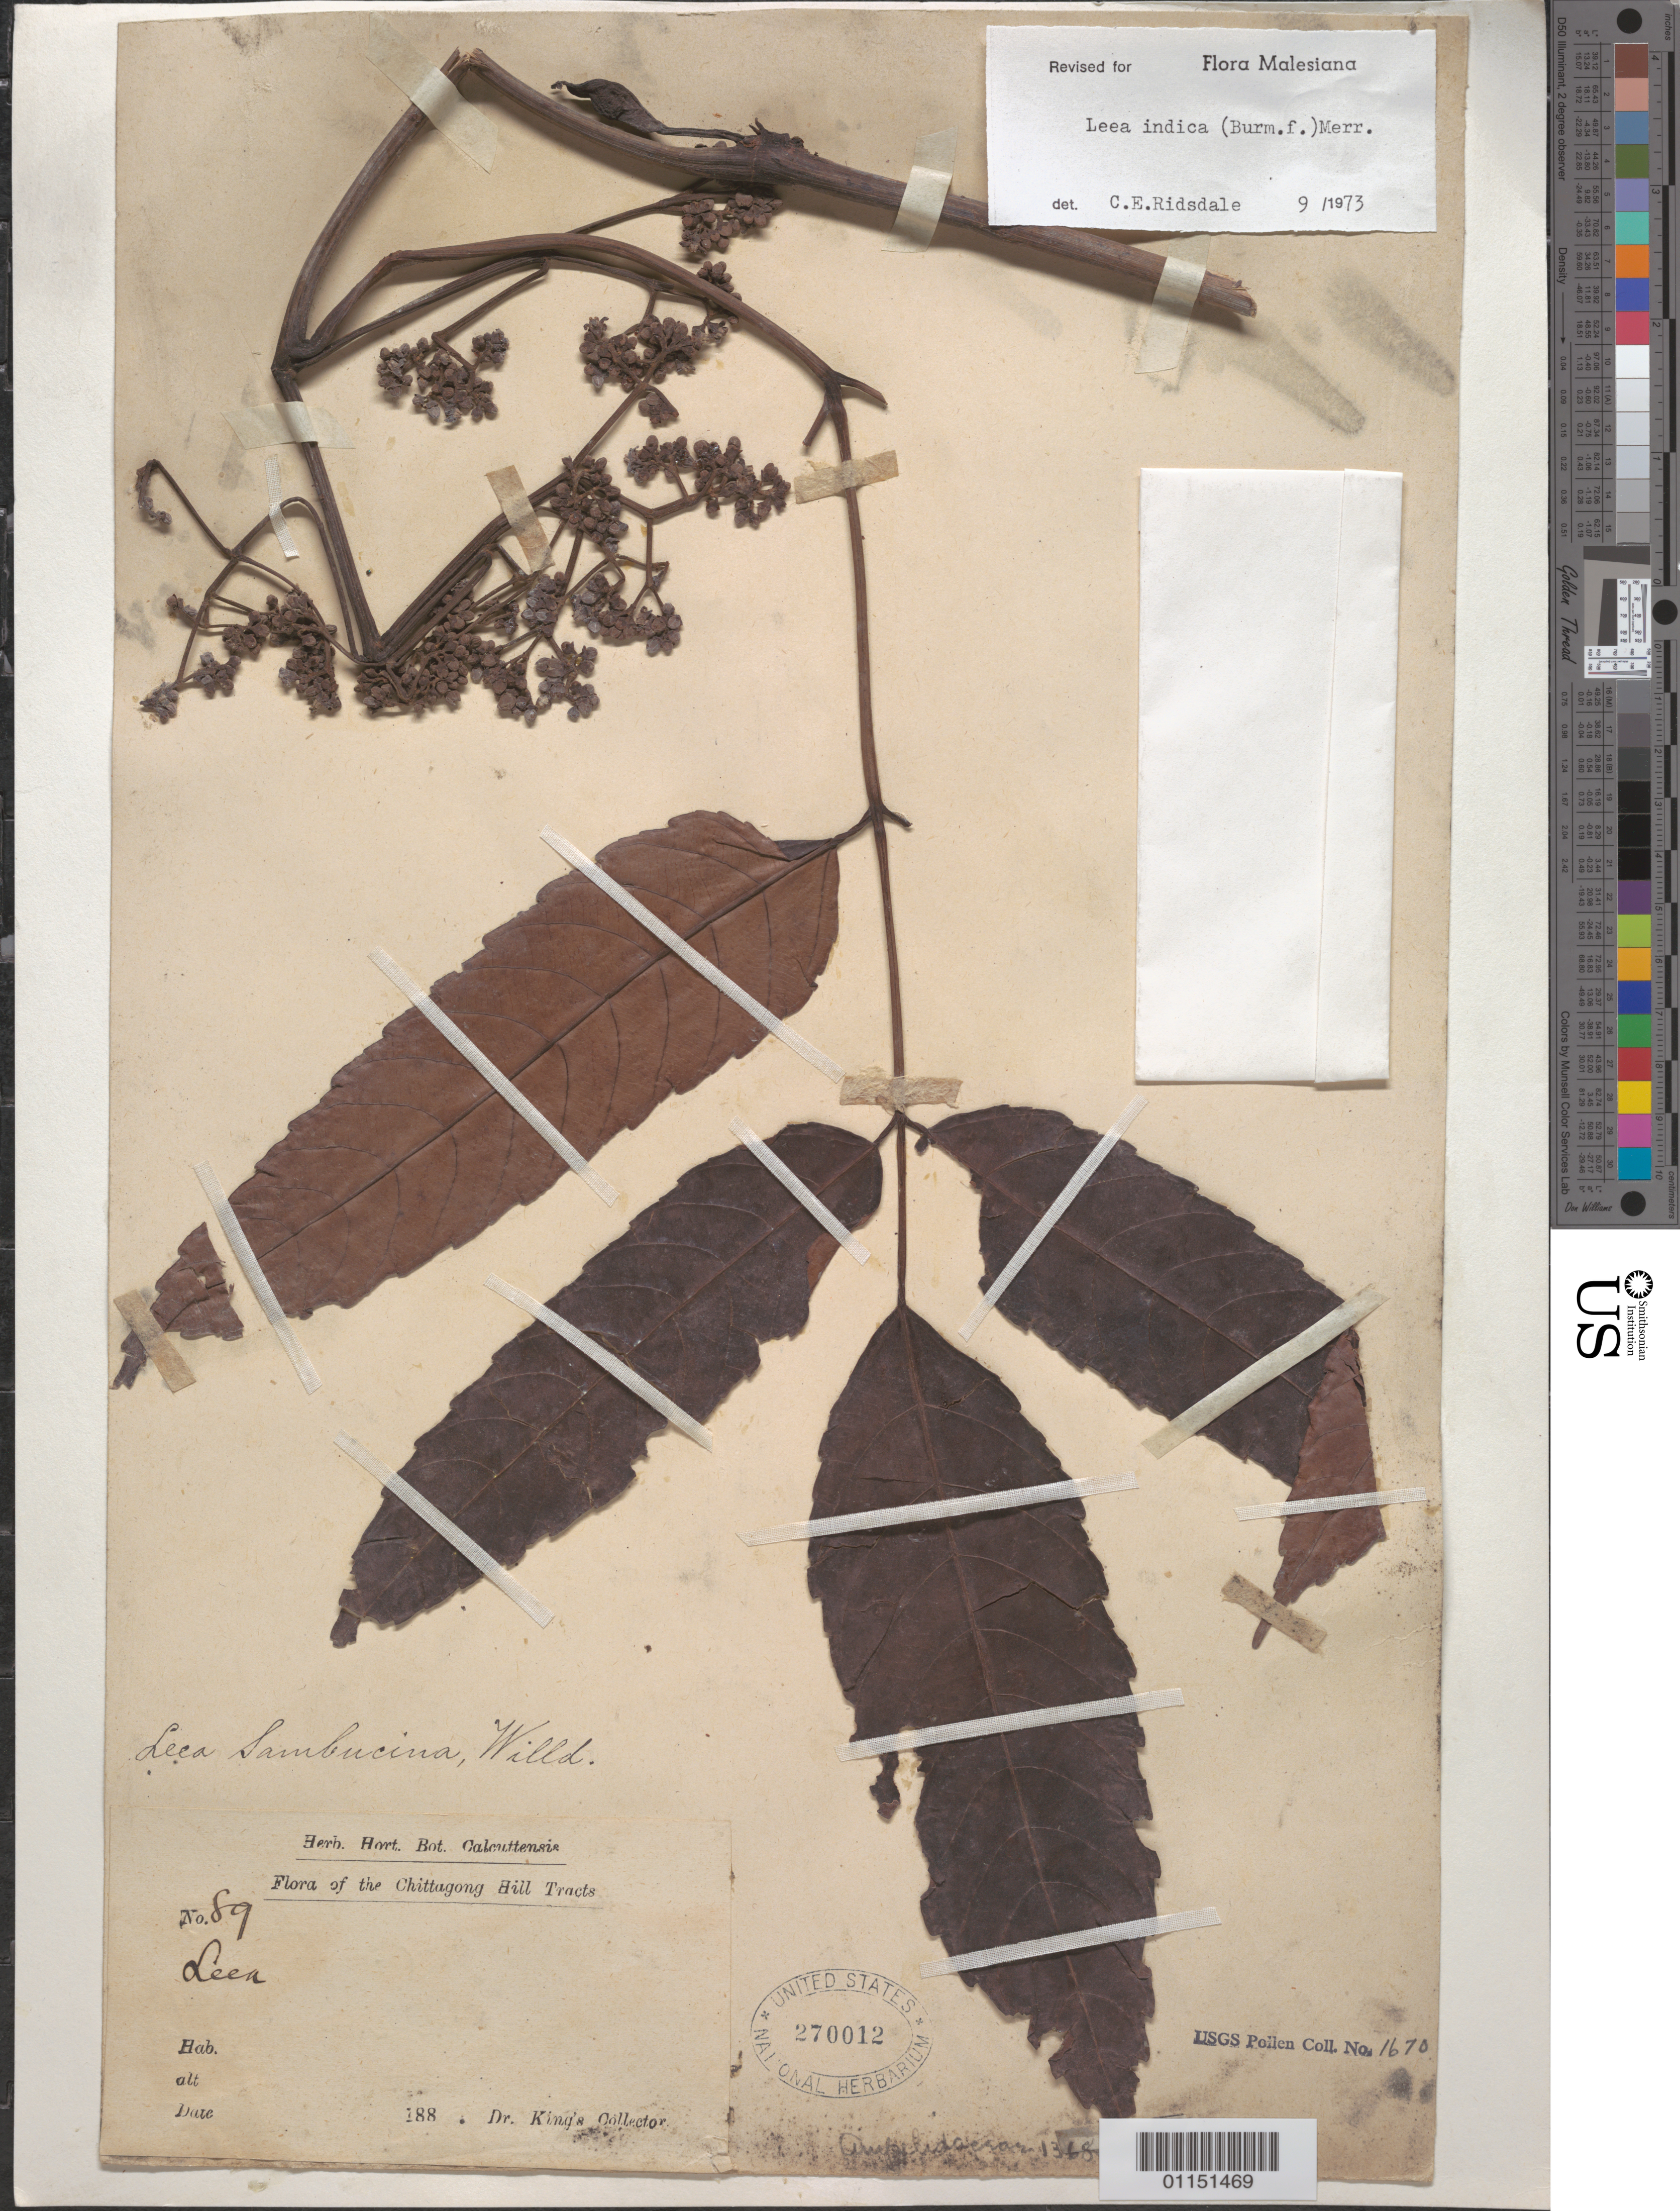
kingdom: Plantae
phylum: Tracheophyta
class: Magnoliopsida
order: Vitales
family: Vitaceae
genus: Leea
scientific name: Leea indica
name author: (Burm. f.) Merr.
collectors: G. King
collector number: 89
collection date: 1888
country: Bangladesh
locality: Chittagong Hill Tracts.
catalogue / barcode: US 270012